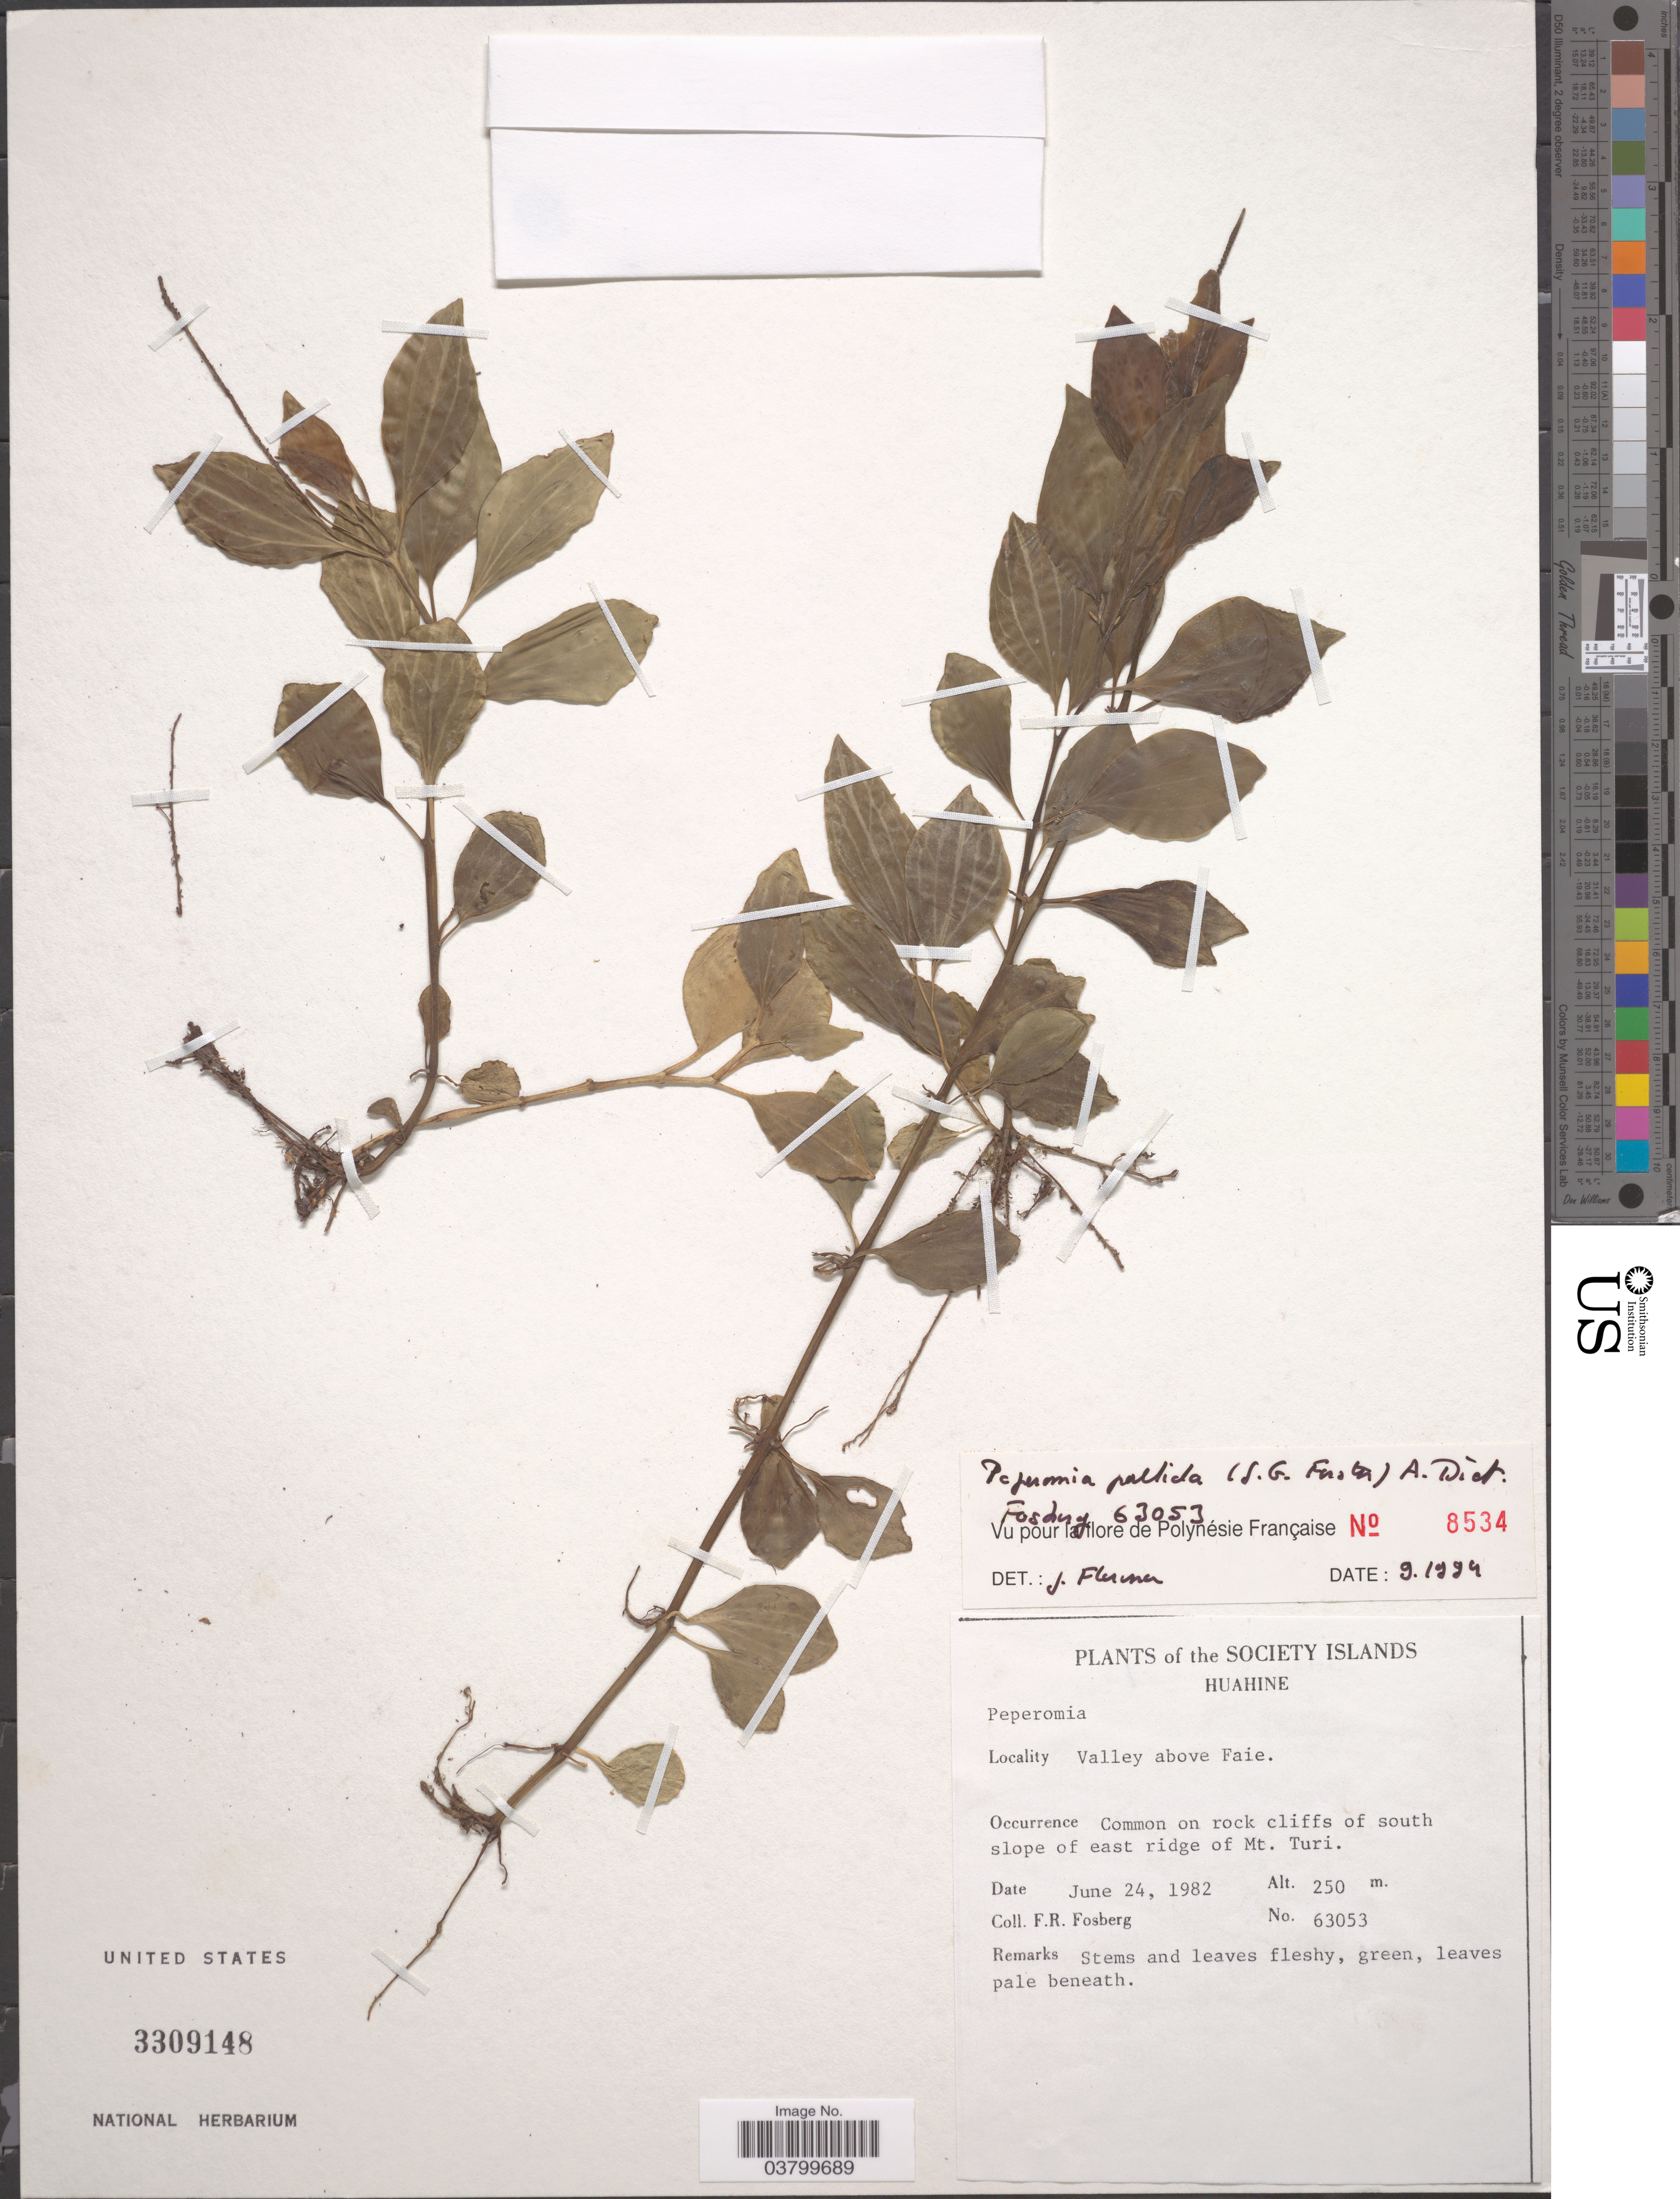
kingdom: Plantae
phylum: Tracheophyta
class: Magnoliopsida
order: Piperales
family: Piperaceae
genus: Peperomia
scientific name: Peperomia pallida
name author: (G. Forst.) Dietr.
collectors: F. R. Fosberg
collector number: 63053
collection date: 1982-06-24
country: French Polynesia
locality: The Society Islands. Huahine. Valley above Faie. On rock cliffs of south slope of east ridge of Mt. Turi.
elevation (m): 250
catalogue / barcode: US 3309148